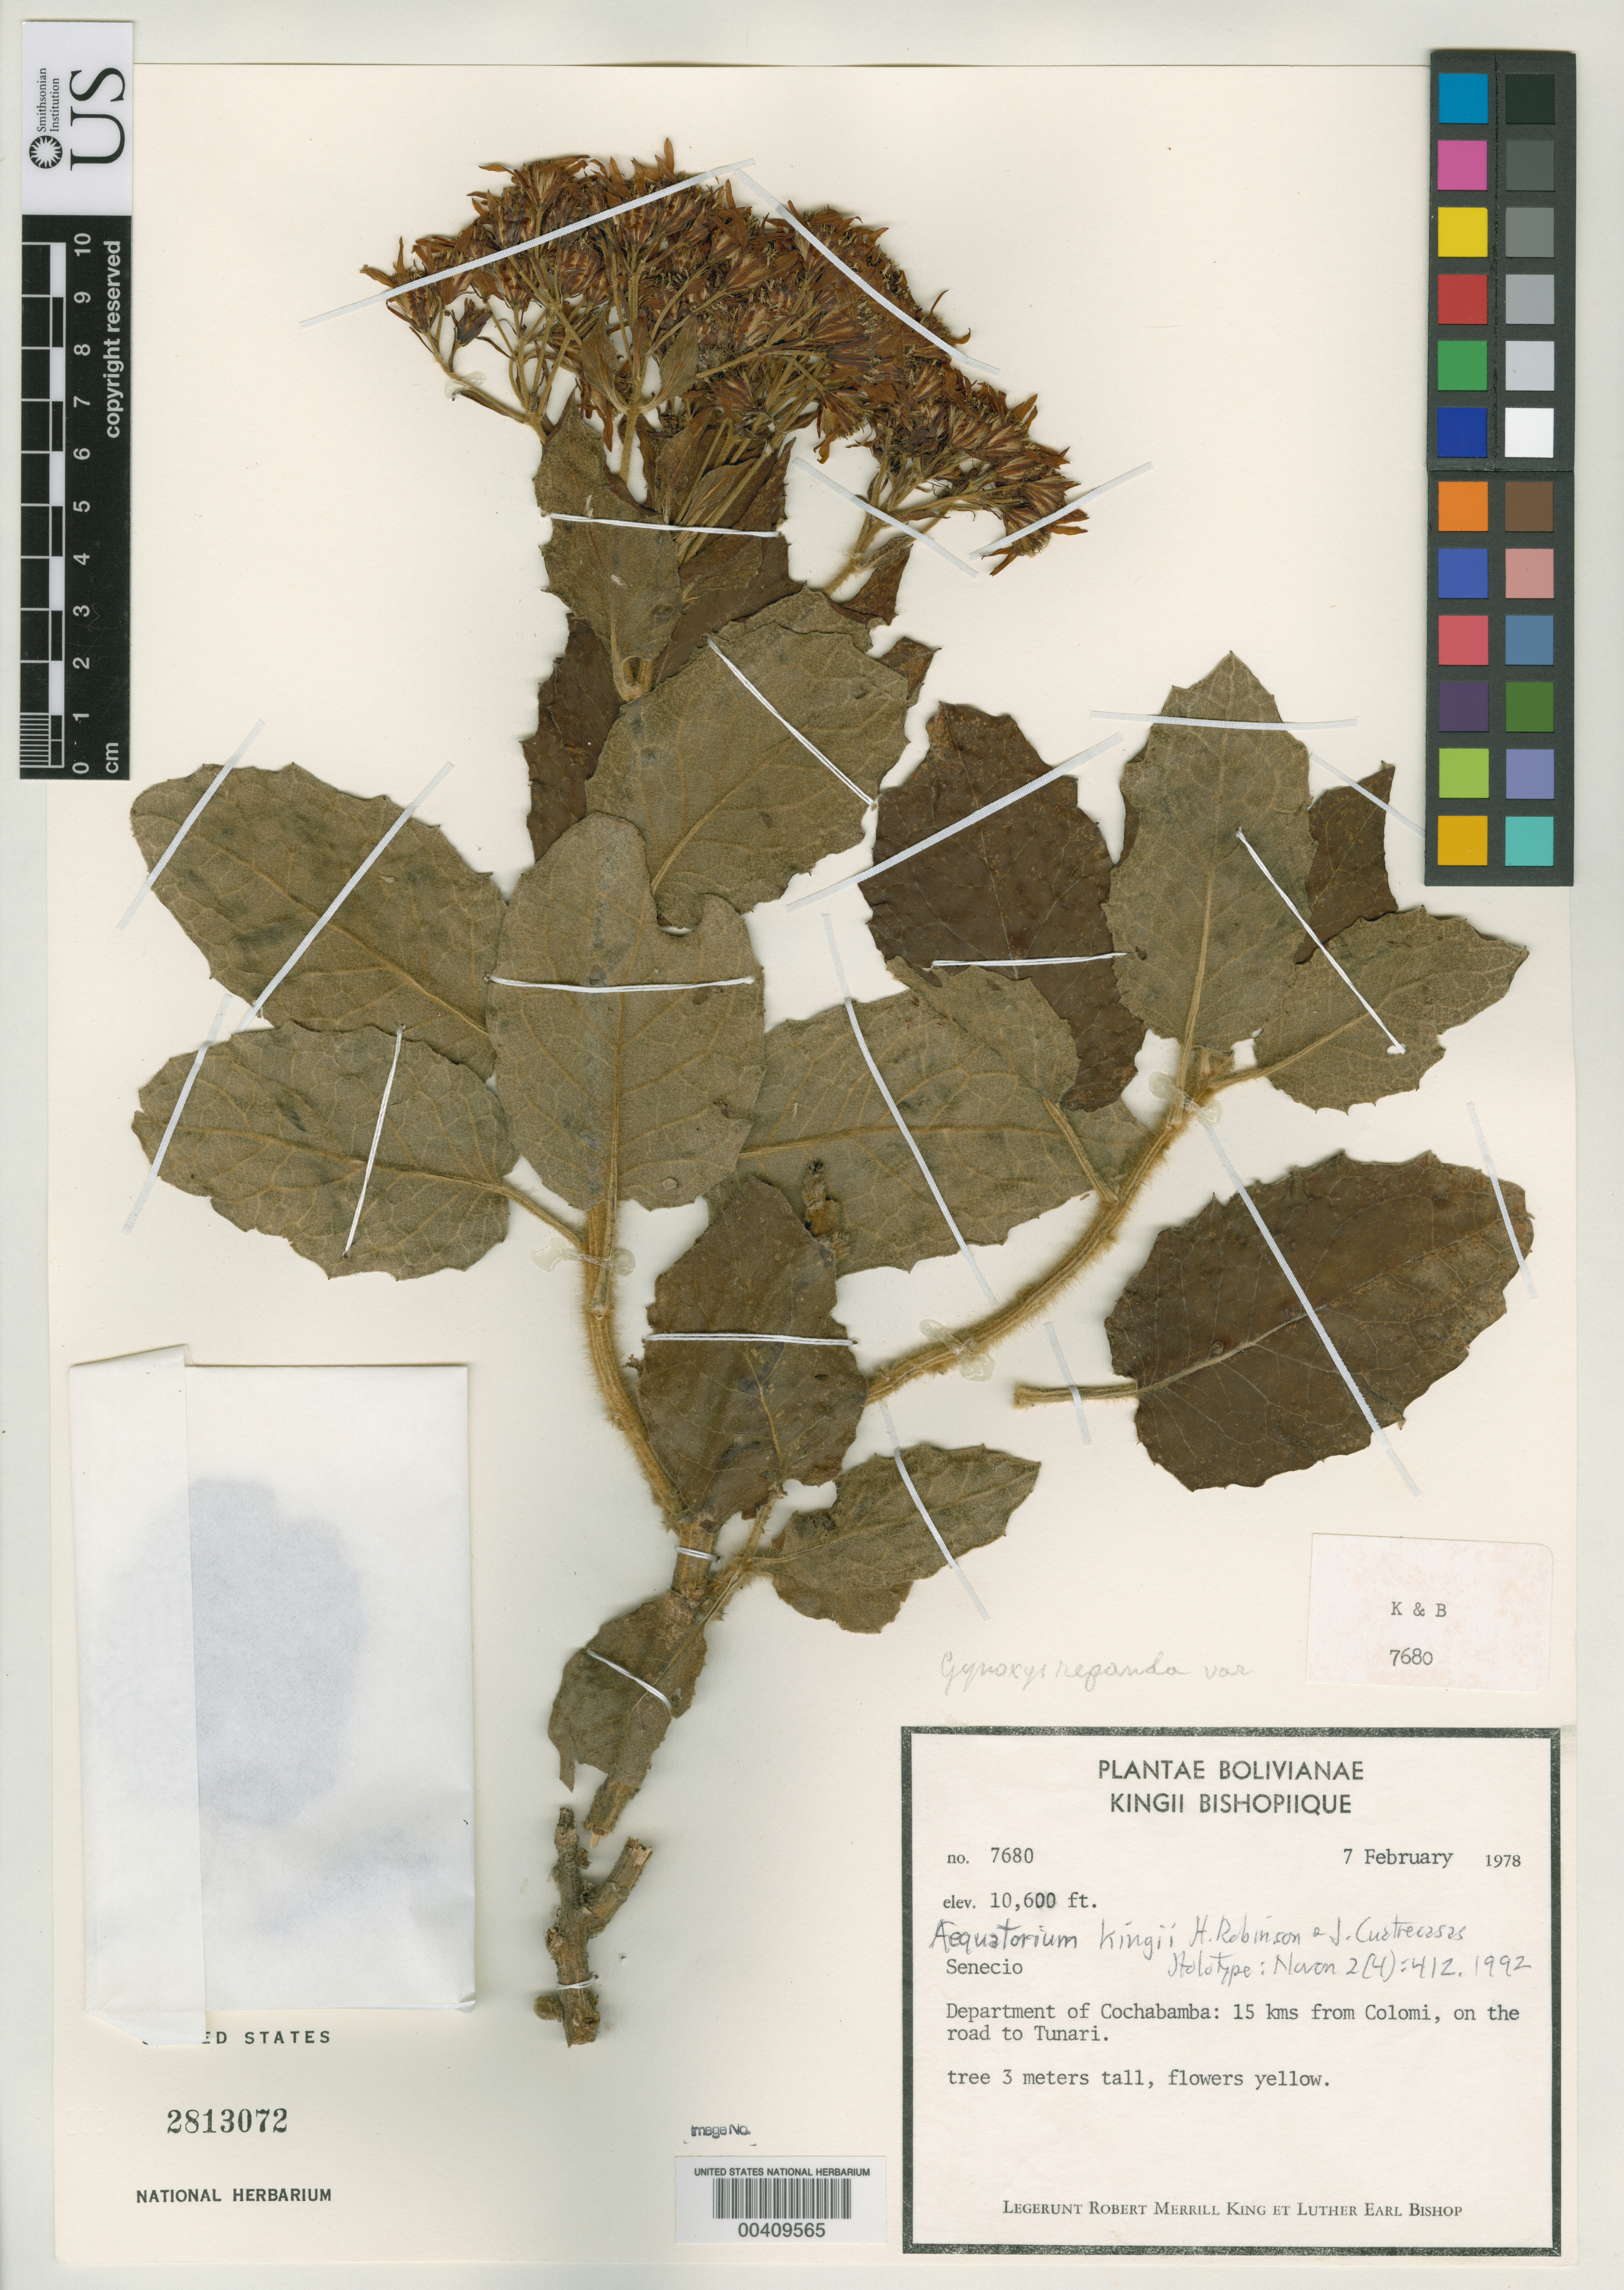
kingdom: Plantae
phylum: Tracheophyta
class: Magnoliopsida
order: Asterales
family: Asteraceae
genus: Aequatorium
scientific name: Aequatorium kingii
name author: H. Rob. & Cuatrec.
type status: Holotype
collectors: R. M. King & L. E. Bishop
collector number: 7680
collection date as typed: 07 Feb 1978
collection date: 1978-02-07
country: Bolivia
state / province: Cochabamba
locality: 15 km from Colomi, road to Tunari.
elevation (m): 3231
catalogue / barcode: US 2813072